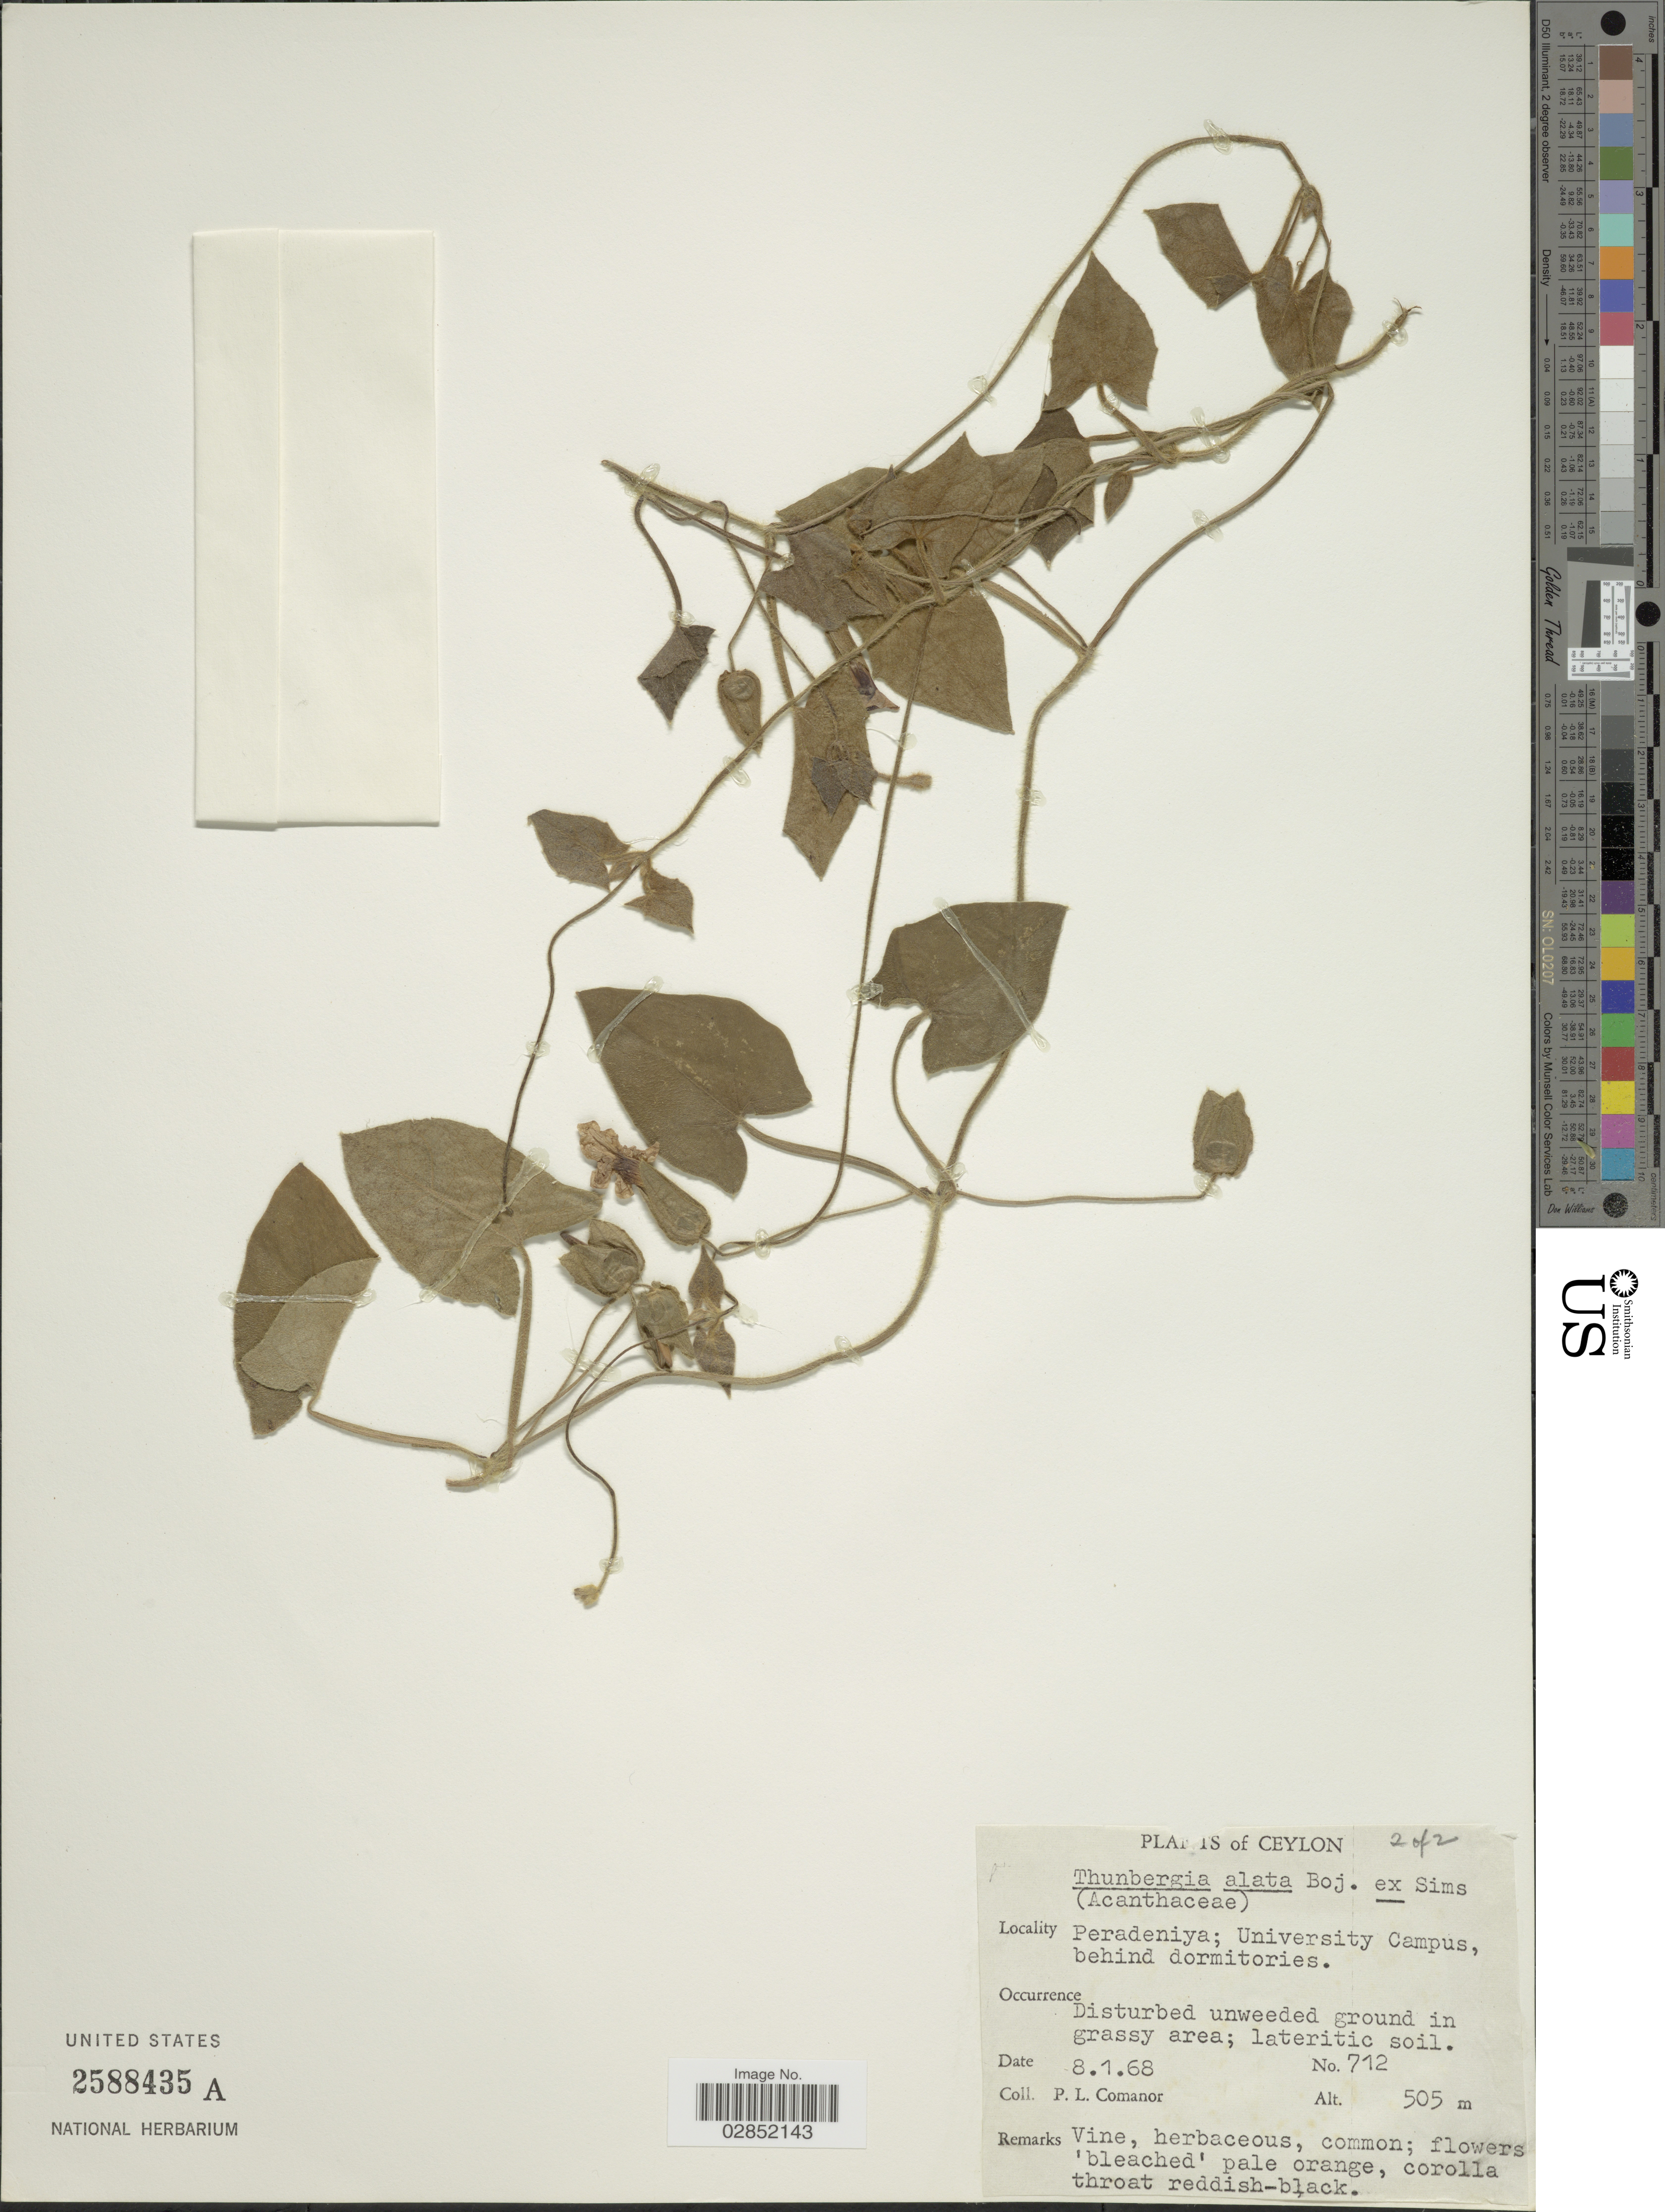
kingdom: Plantae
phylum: Tracheophyta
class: Magnoliopsida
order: Lamiales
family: Acanthaceae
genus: Thunbergia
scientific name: Thunbergia alata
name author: Bojer ex Sims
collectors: P. Comanor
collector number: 712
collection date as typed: Transcribed d/m/y: 8/1/68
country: Sri Lanka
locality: Ceylon. Peradeniya; University Campus, behind dormitories.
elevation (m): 505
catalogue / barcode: US 2588435A